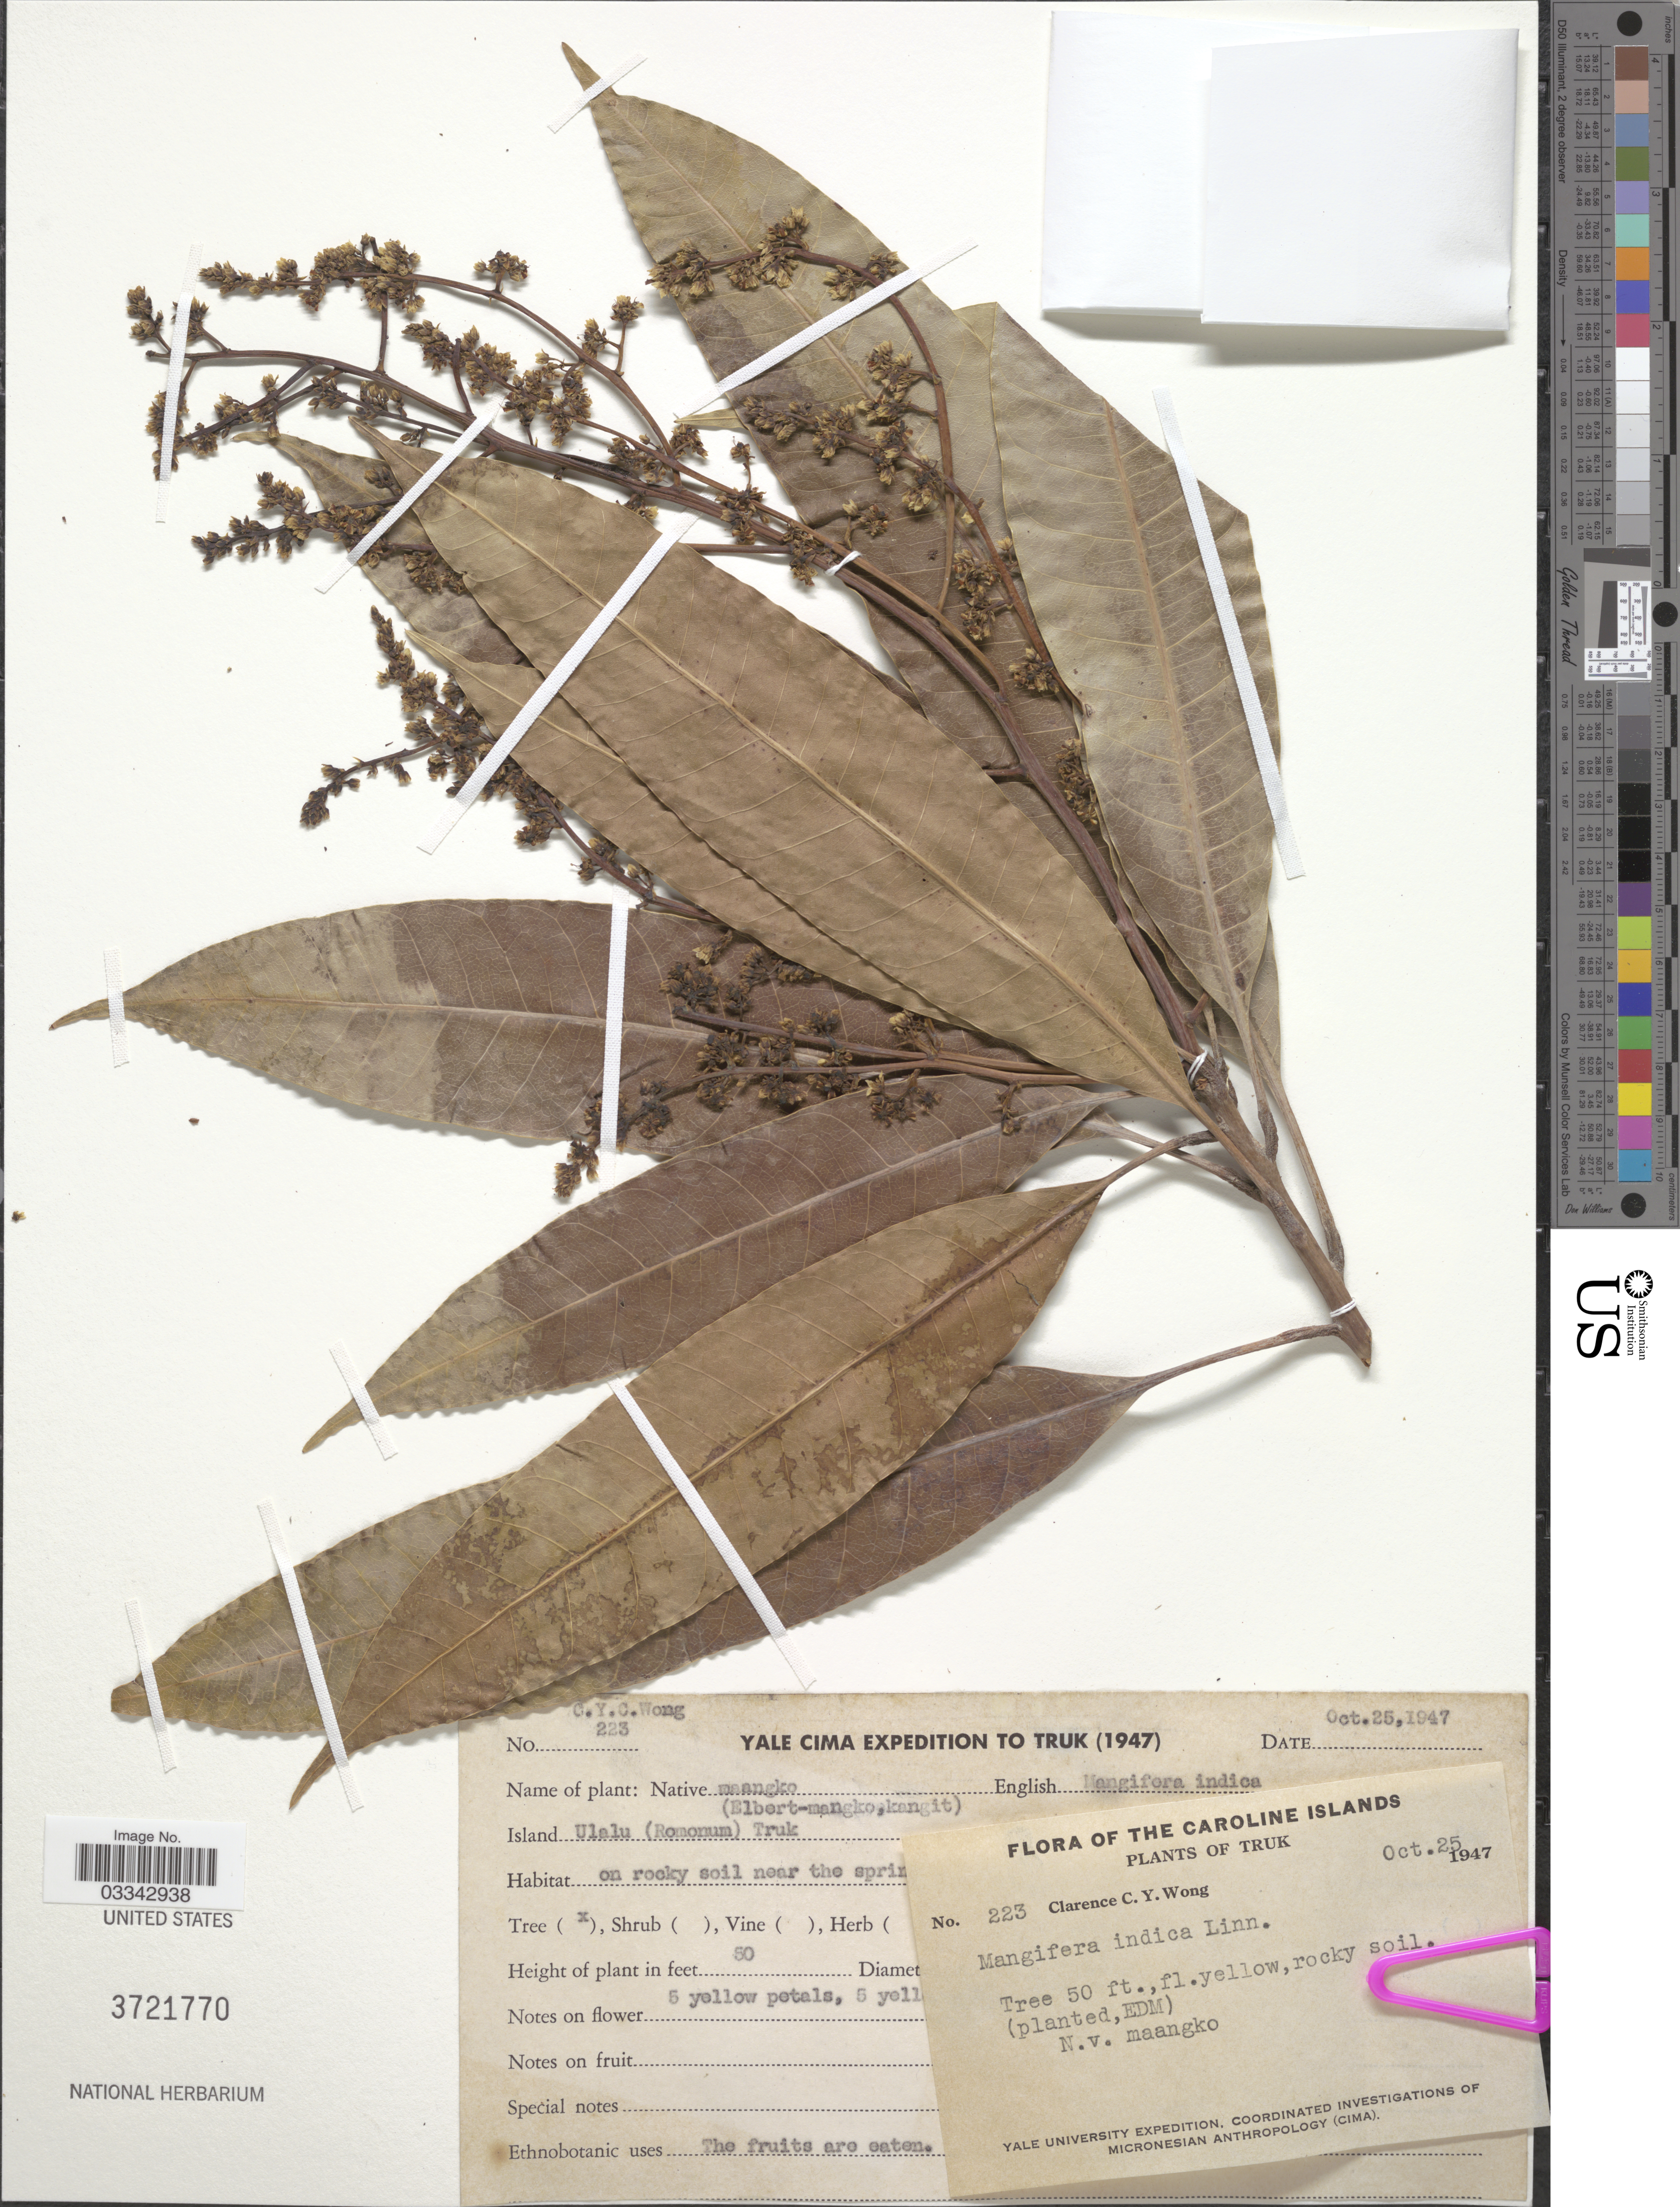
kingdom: Plantae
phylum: Tracheophyta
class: Magnoliopsida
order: Sapindales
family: Anacardiaceae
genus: Mangifera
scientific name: Mangifera indica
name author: L.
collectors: C. Y. C. Wong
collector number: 223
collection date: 1947-10-25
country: Micronesia, Federated States of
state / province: Truk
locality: The Caroline Islands. Truk. Island Ulalu (Romonum).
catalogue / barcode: US 3721770